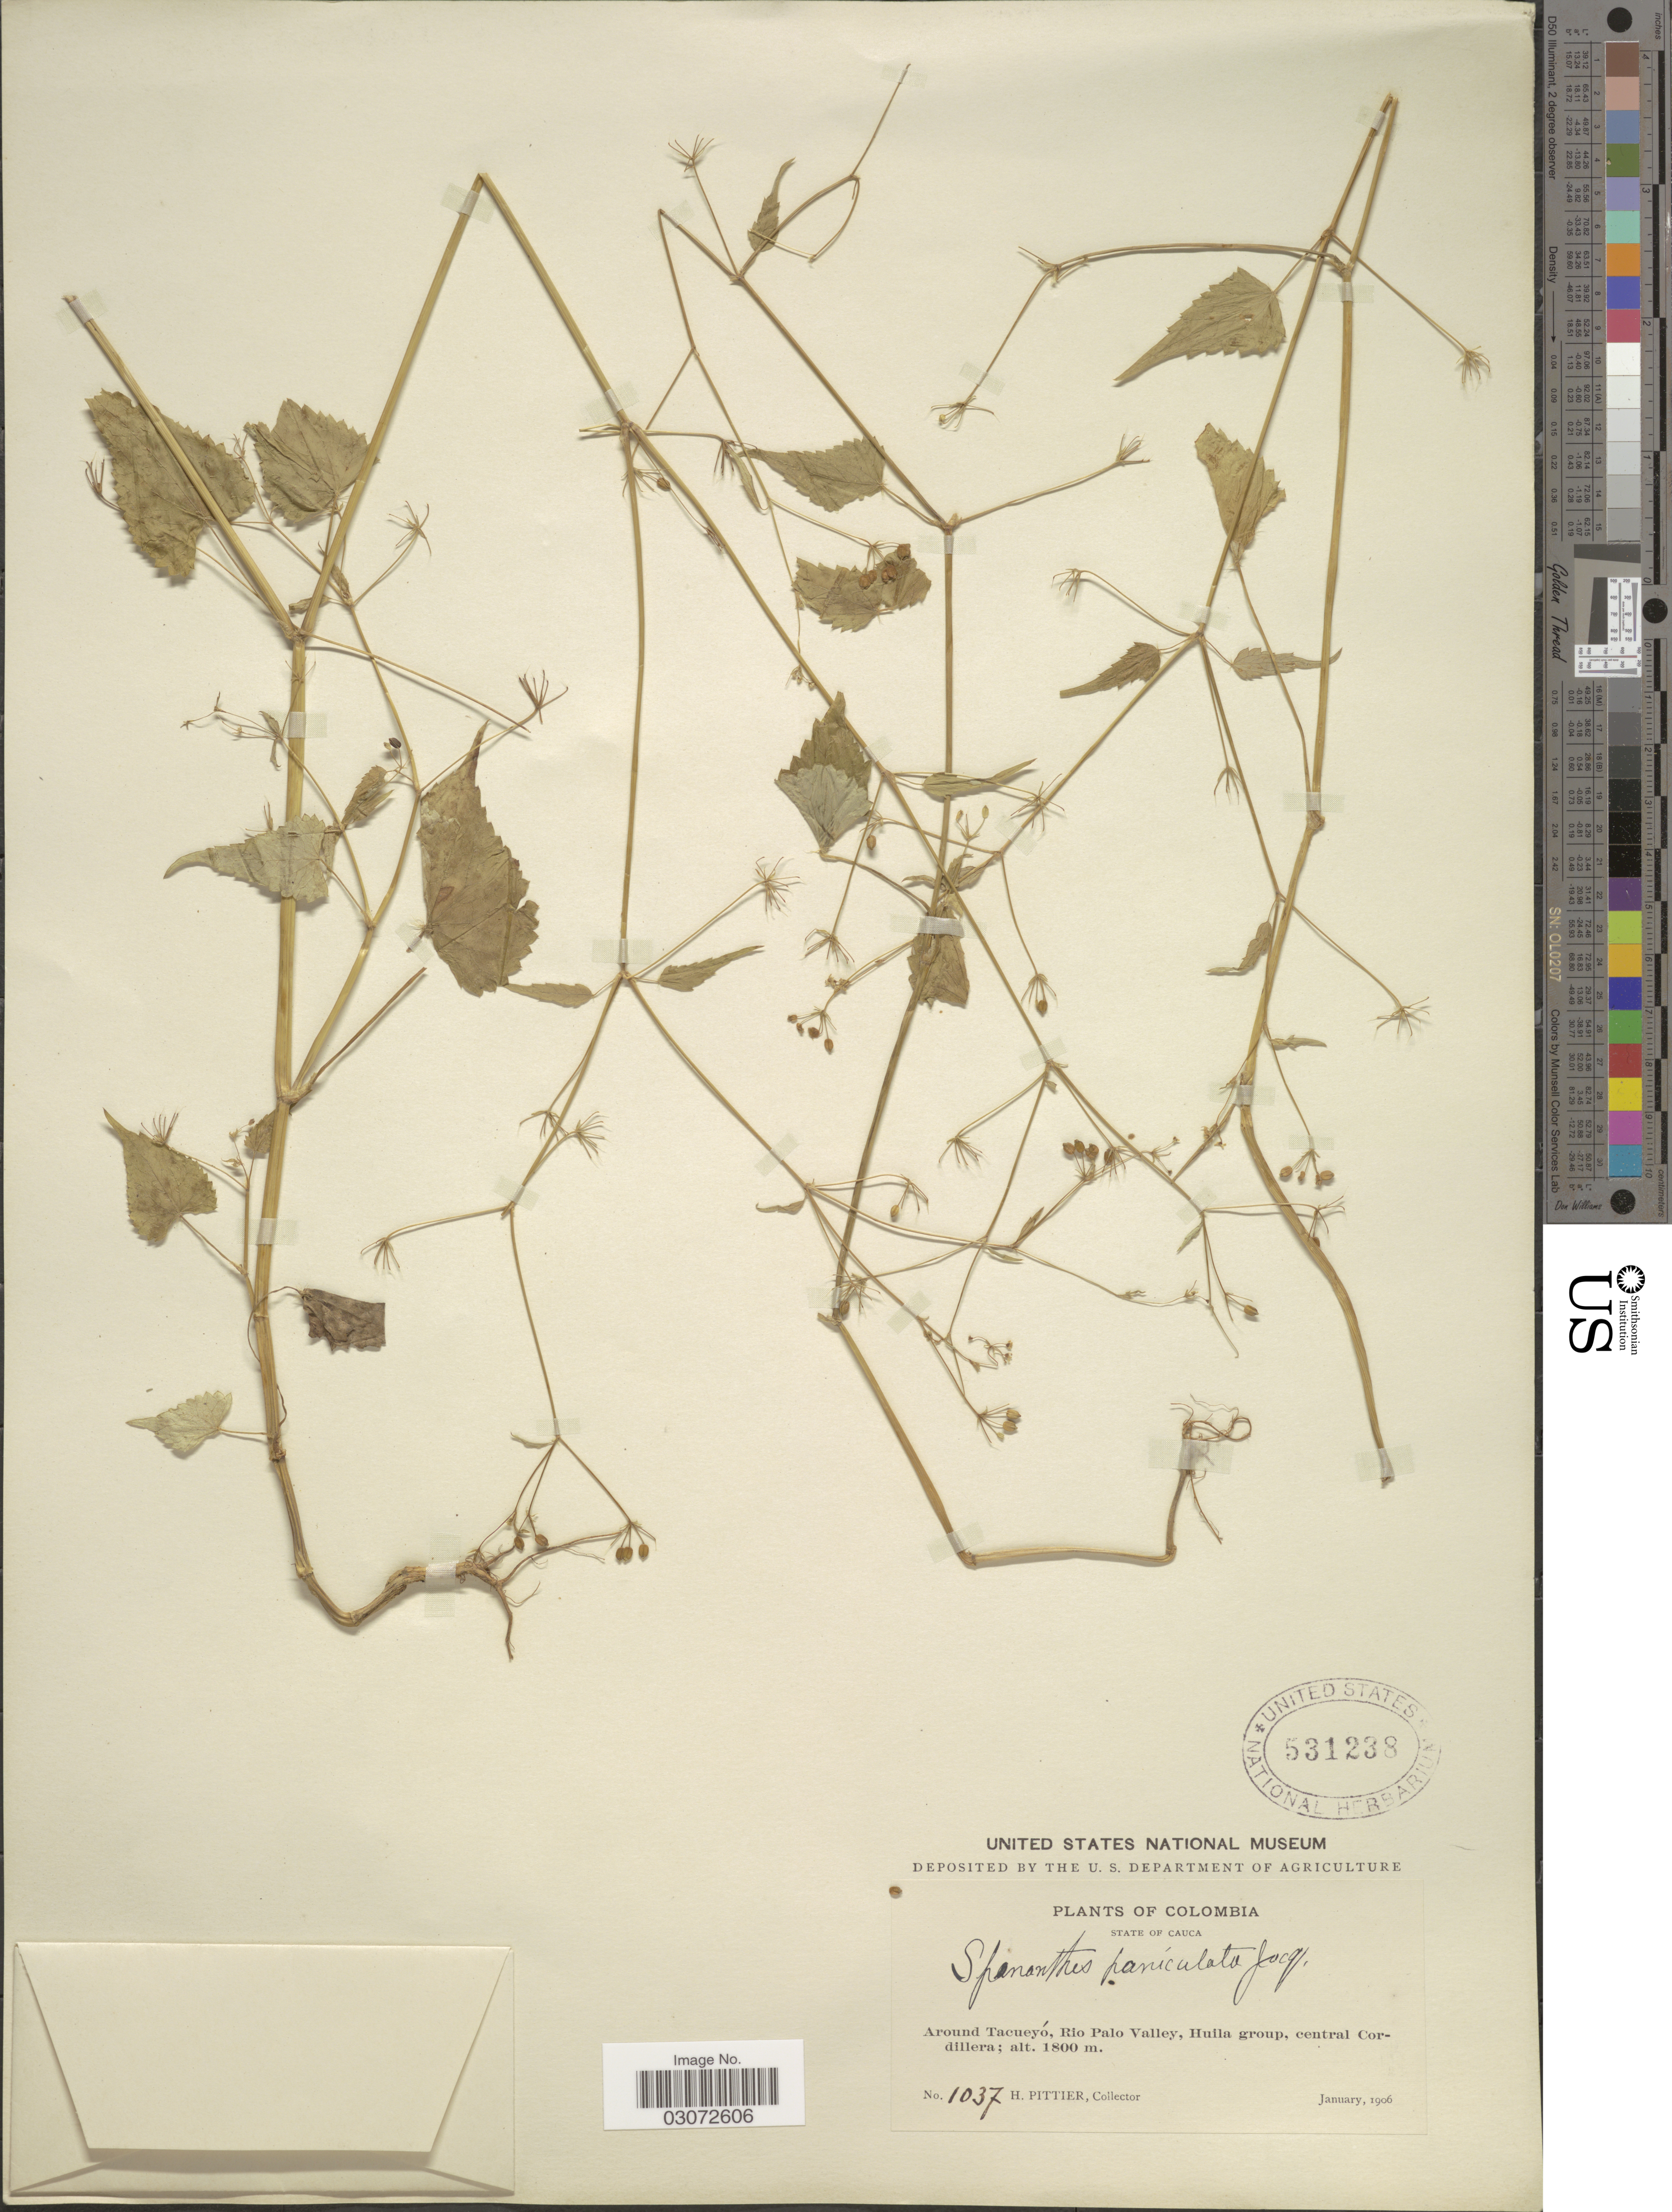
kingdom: Plantae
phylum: Tracheophyta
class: Magnoliopsida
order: Apiales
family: Apiaceae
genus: Spananthe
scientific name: Spananthe paniculata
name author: Jacq.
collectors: H. F. Pittier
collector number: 1037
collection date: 1906-01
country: Colombia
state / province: Cauca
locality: Around Tacueyó, Rio Palo Valley, Huila group, central Cordillera.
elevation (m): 1800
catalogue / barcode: US 531238